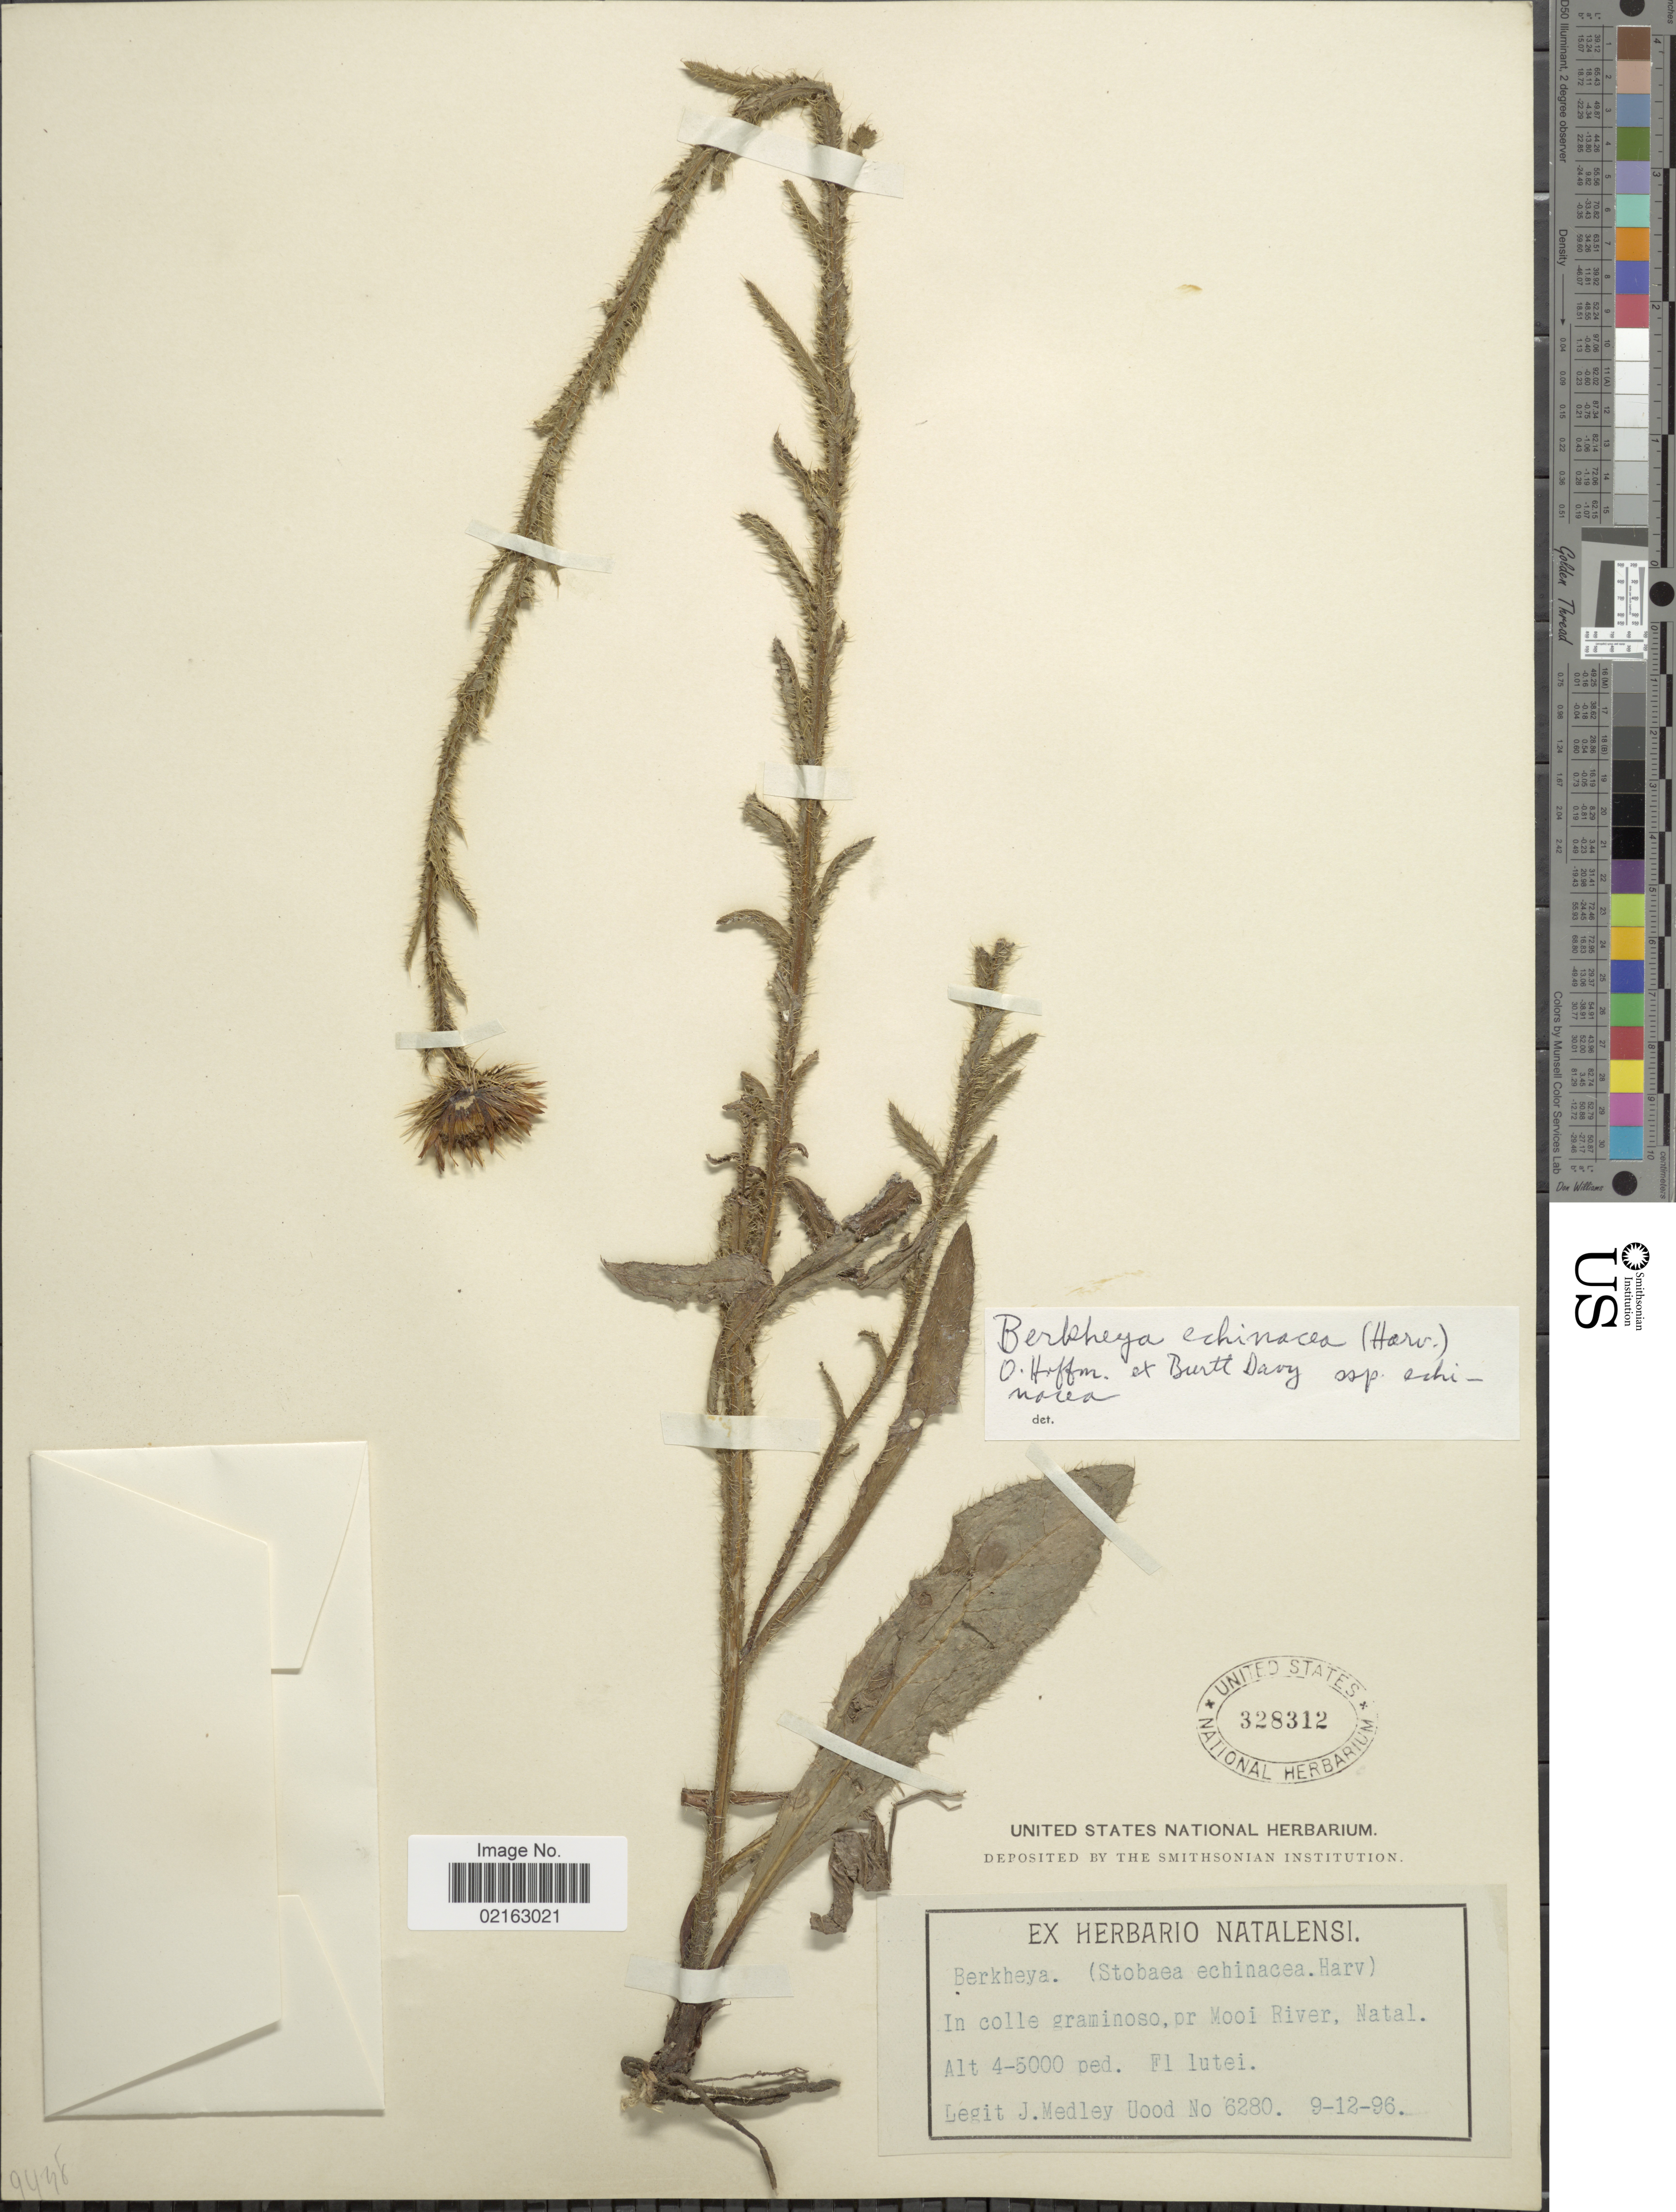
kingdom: Plantae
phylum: Tracheophyta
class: Magnoliopsida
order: Asterales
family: Asteraceae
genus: Berkheya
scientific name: Berkheya echinacea subsp. echinacea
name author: (Harv.) O. Hoffm. ex Burtt Davy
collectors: J. Medley Wood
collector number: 6280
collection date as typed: Transcribed d/m/y: 9/12/96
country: South Africa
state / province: KwaZulu-Natal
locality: In colle graminoso, pr. Mooi River, Natal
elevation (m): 1219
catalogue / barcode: US 328312